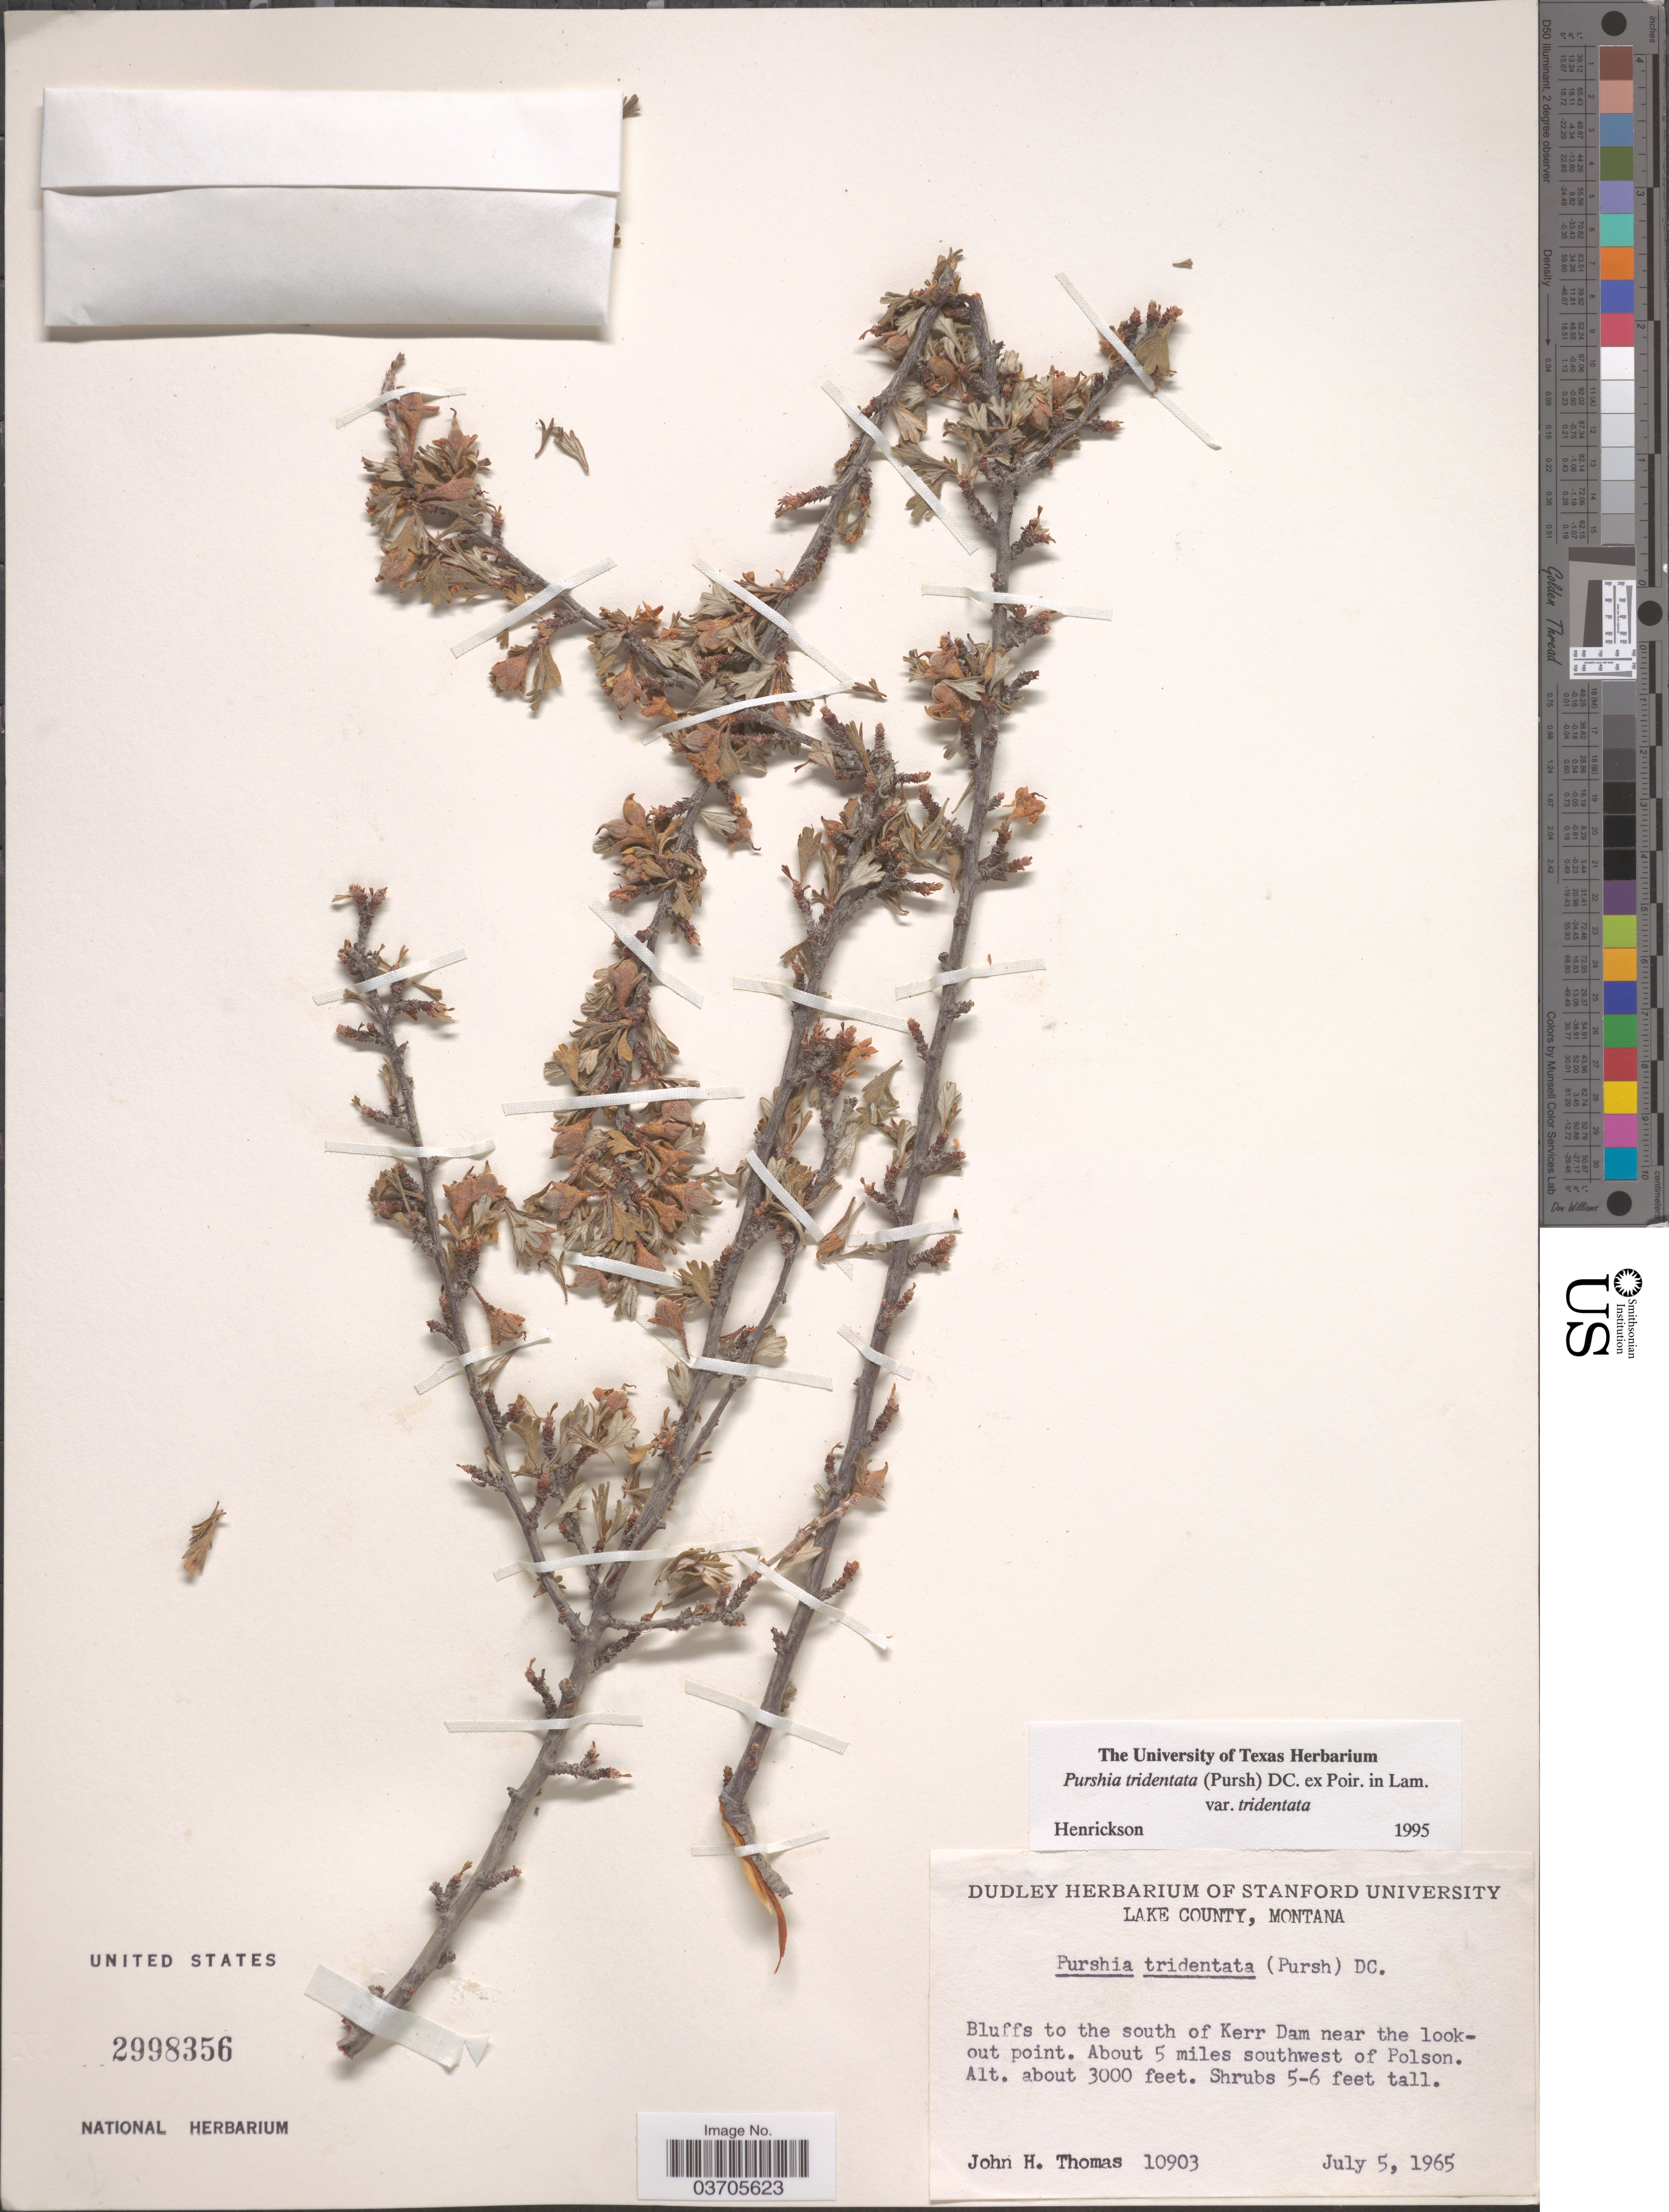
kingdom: Plantae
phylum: Tracheophyta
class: Magnoliopsida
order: Rosales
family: Rosaceae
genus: Purshia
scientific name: Purshia tridentata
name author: (Pursh) DC.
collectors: J. H. Thomas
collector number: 10903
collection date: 1965-07-05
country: United States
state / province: Montana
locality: Lake County. Bluffs to the south of Kerr Dam near the lookout point. About 5 miles southwest of Polson.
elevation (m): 914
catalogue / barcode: US 2998356